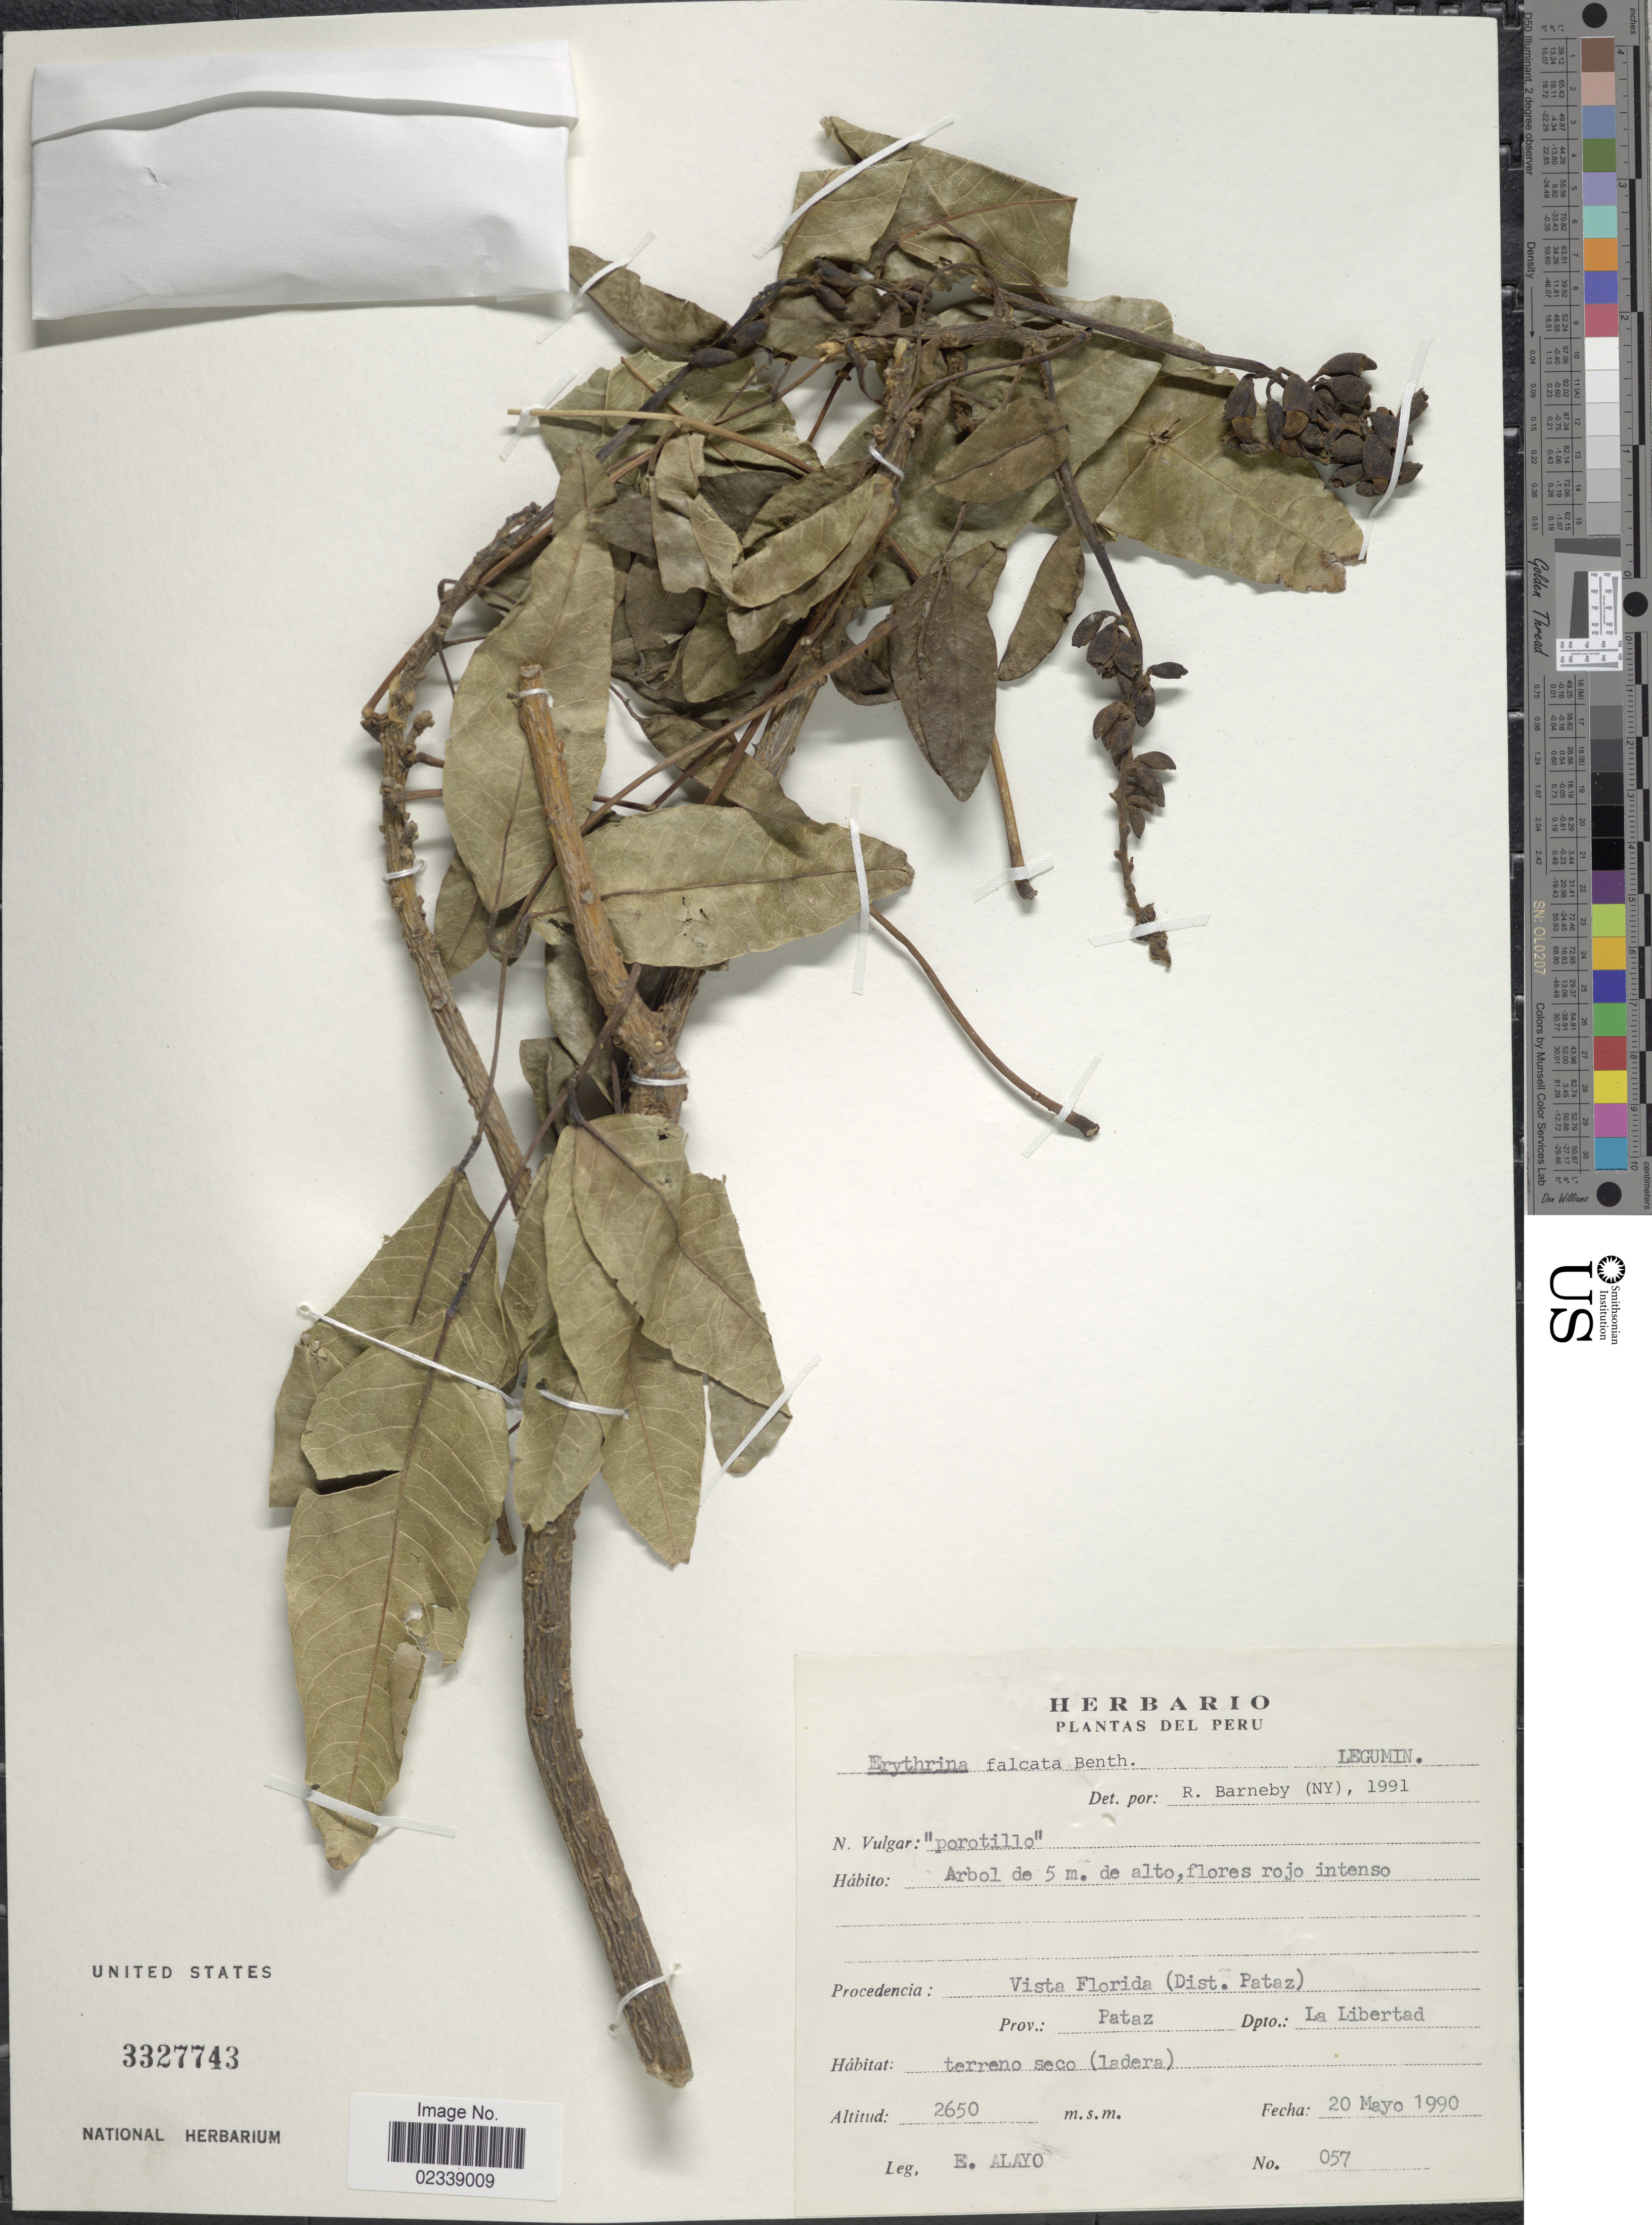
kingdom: Plantae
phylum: Tracheophyta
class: Magnoliopsida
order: Fabales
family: Fabaceae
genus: Erythrina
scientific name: Erythrina falcata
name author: Benth.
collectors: E. Alayo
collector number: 057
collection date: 1990-05-20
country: Peru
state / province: La Libertad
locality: Procedencia: Vista Florida (Dist. Pataz), Prov.: Pataz.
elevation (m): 2650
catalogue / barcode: US 3327743